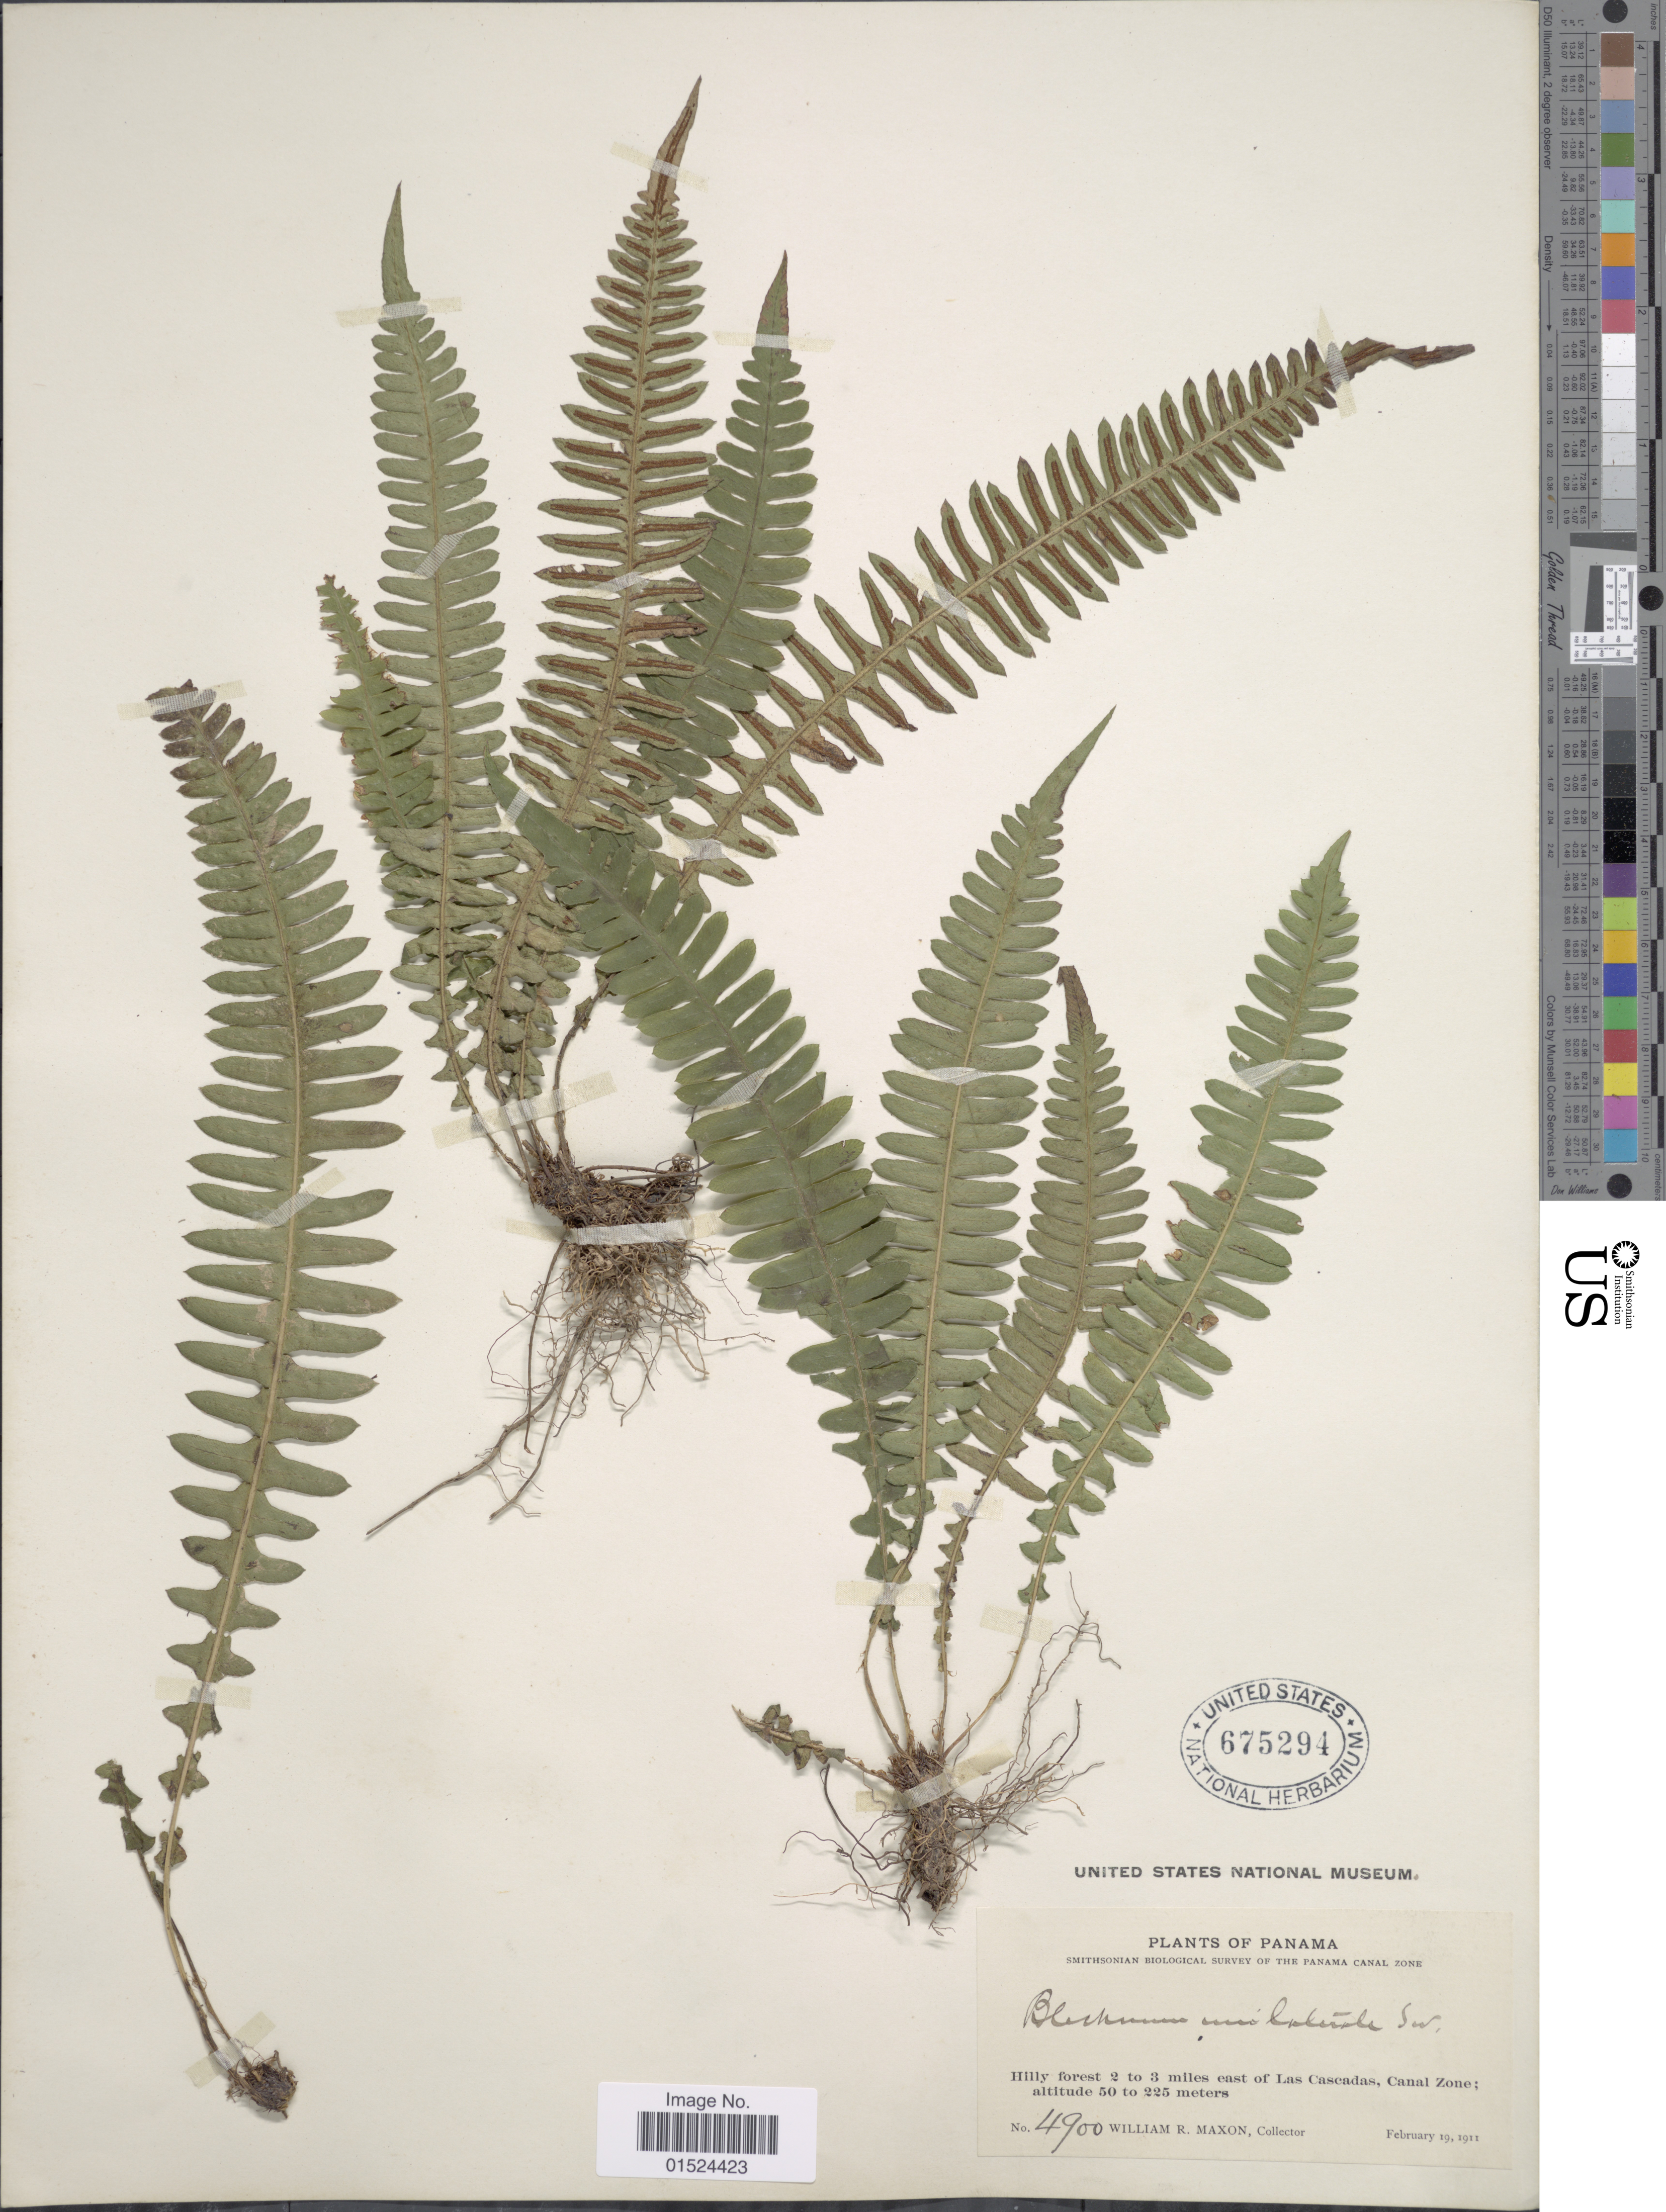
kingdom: Plantae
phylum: Tracheophyta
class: Polypodiopsida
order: Polypodiales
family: Blechnaceae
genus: Blechnum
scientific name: Blechnum polypodioides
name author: Raddi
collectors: W. R. Maxon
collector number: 4900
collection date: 1911-02-19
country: Panama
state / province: Colón / Panamá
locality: Hilly forest 2 to 3 miles east of Las Cascadas, Canal Zone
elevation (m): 50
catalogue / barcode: US 675294